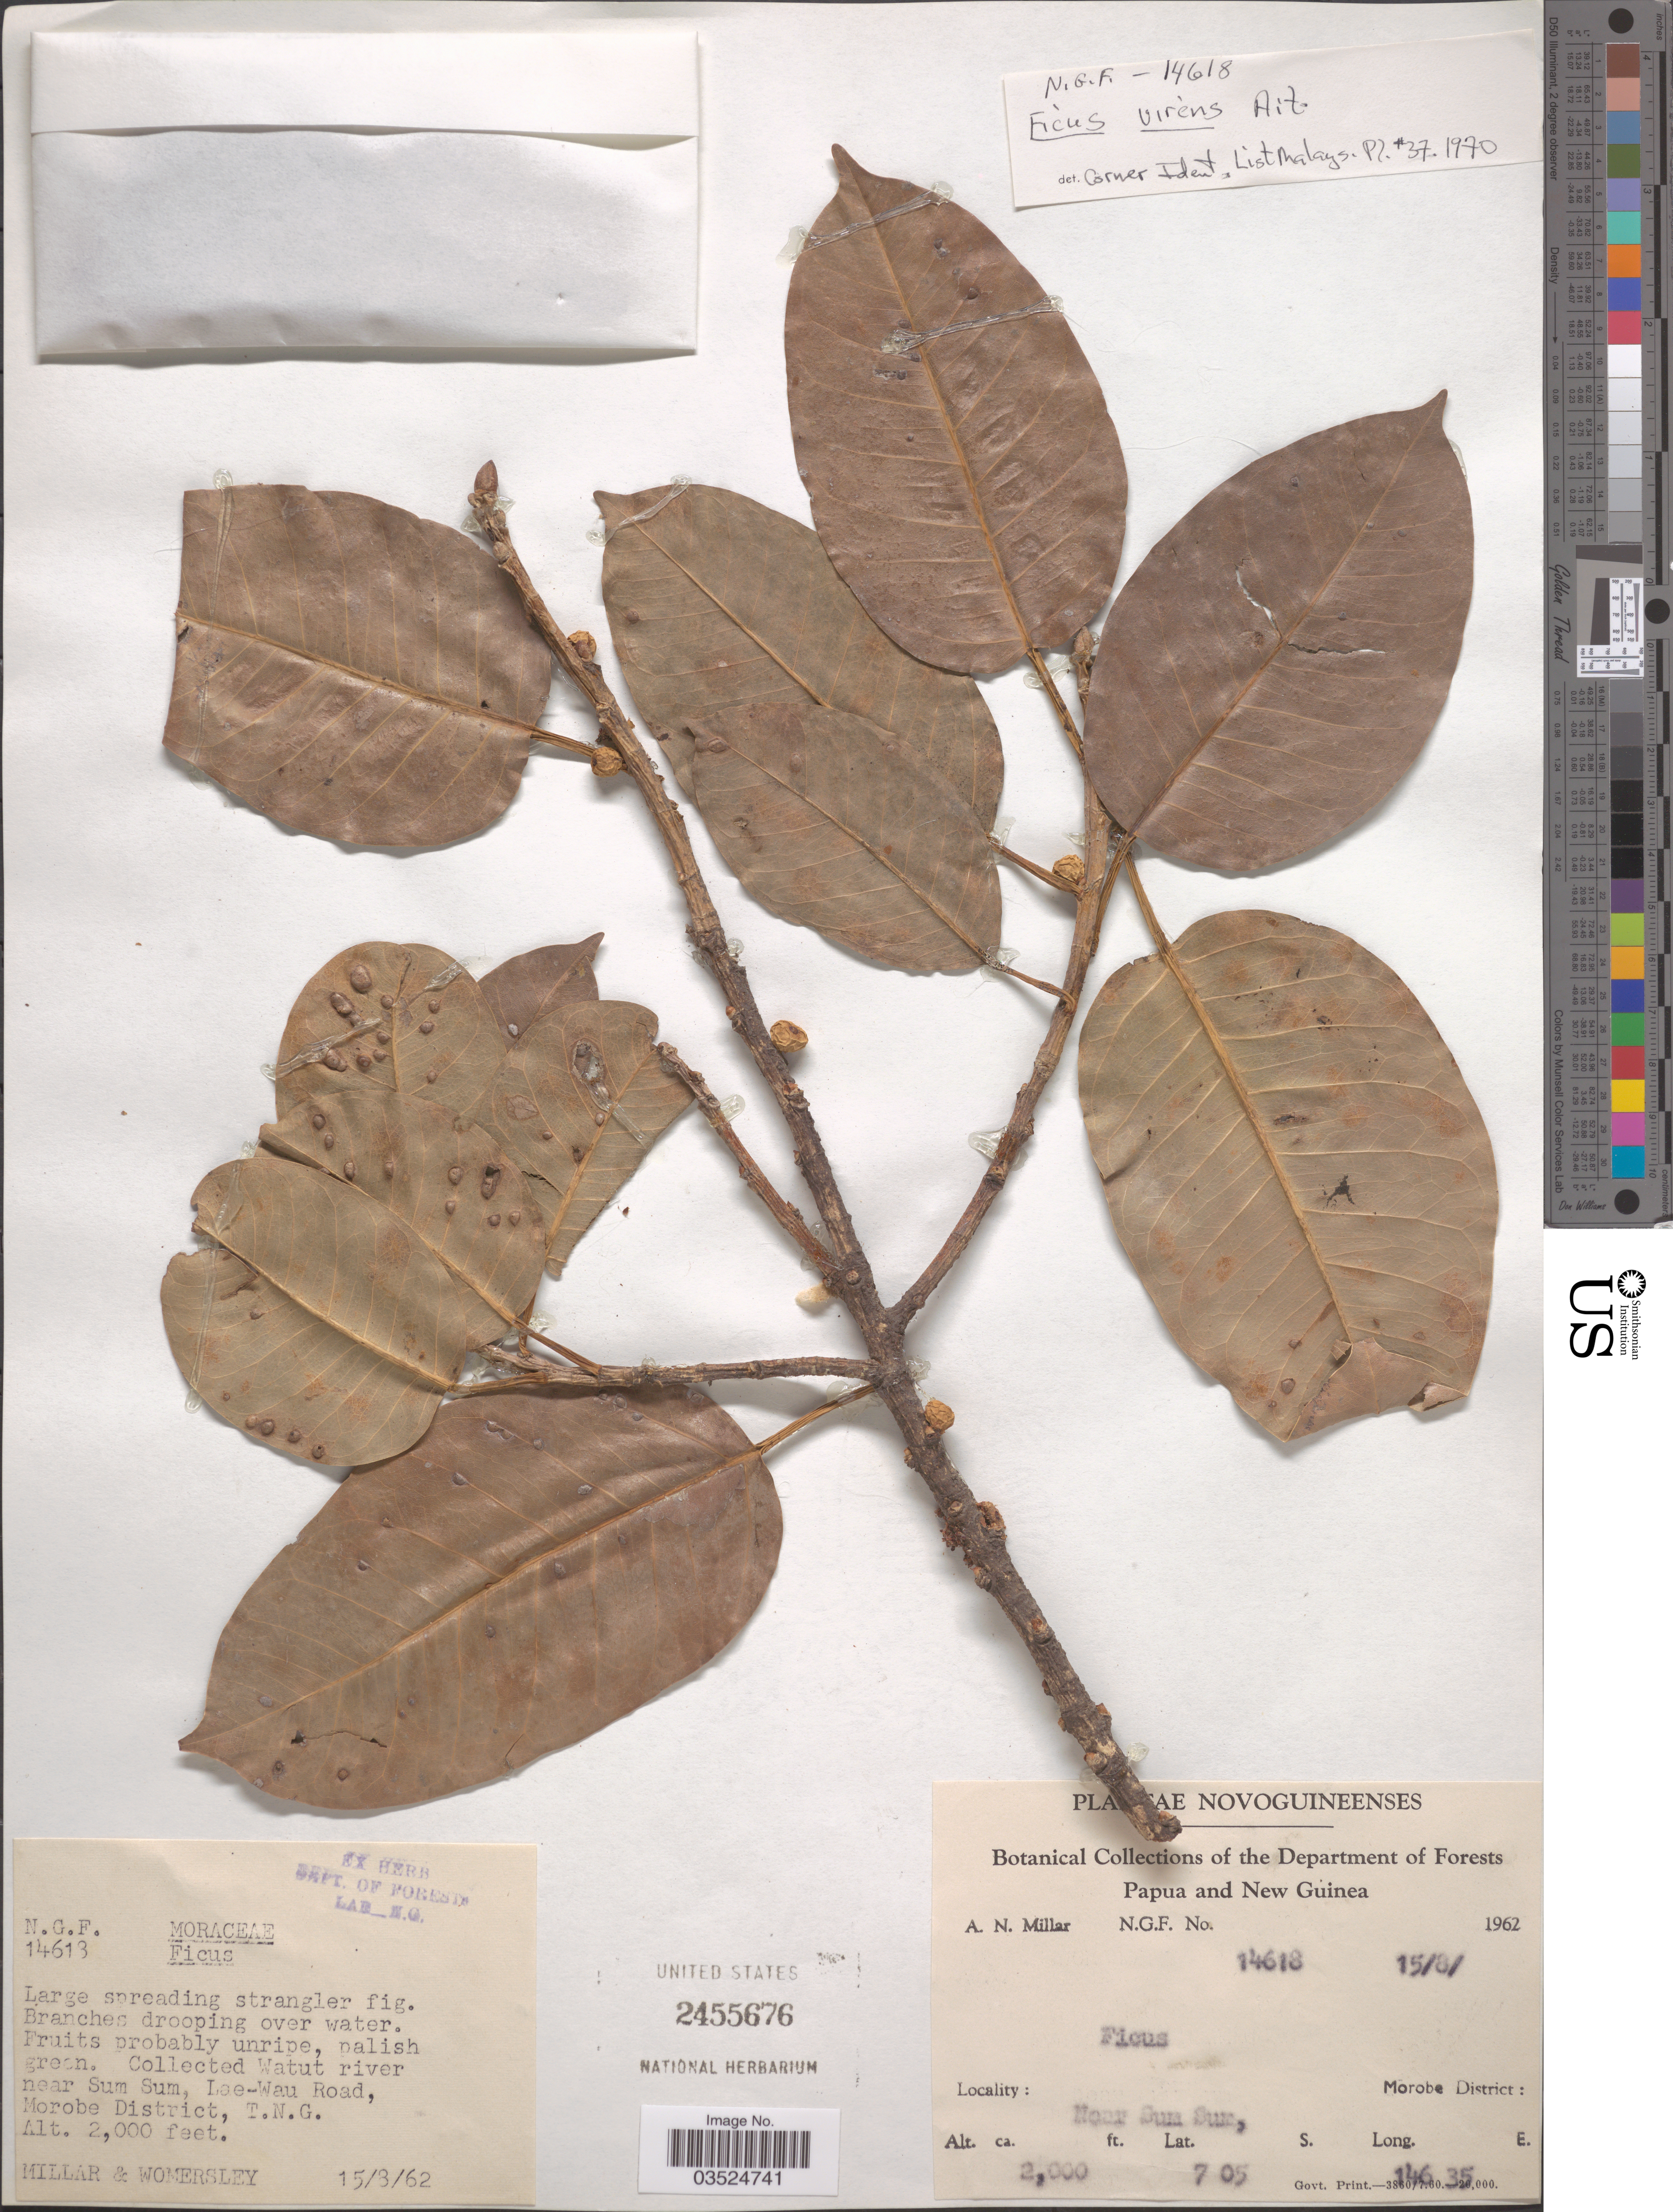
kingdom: Plantae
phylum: Tracheophyta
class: Magnoliopsida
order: Rosales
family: Moraceae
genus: Ficus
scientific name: Ficus virens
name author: Aiton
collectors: A. Millar & Womersley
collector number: NGF 14618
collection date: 1962-08-15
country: Papua New Guinea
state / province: Morobe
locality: Watut river near Sum Sum, Lae-Wau Road, Morobe District, T. N. G. Novoguineenses.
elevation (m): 610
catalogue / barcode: US 2455676